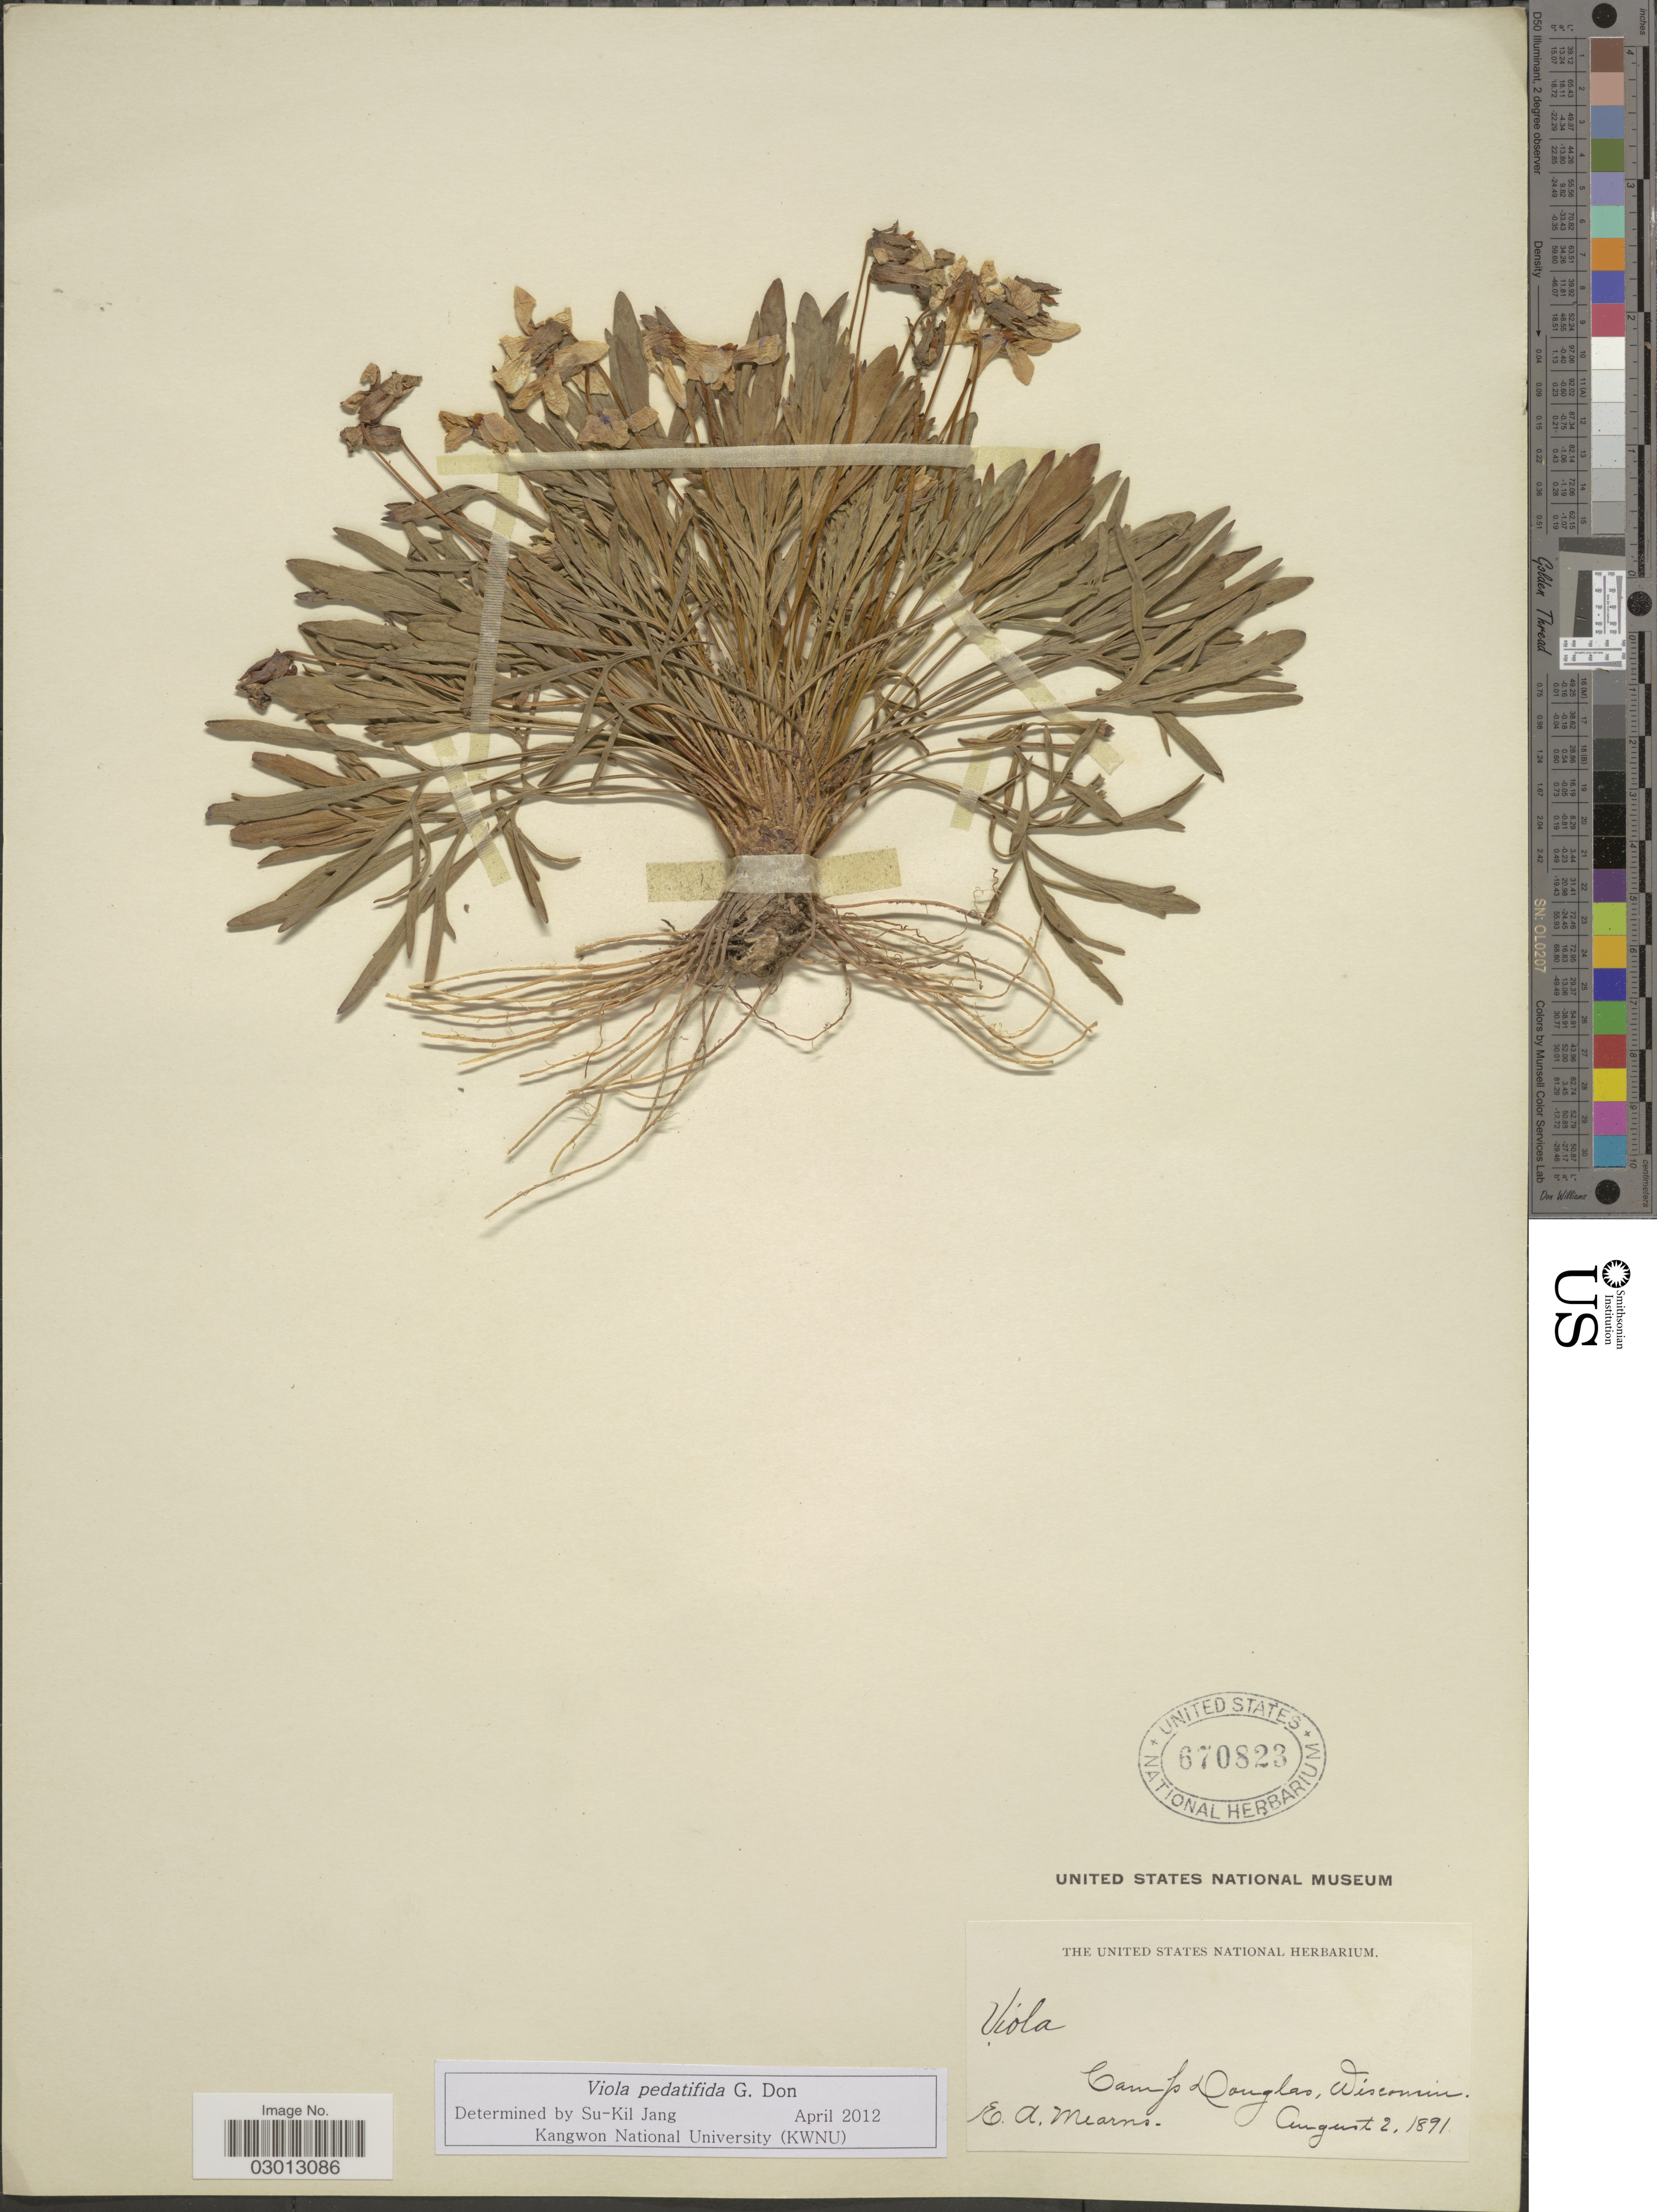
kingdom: Plantae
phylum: Tracheophyta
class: Magnoliopsida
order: Malpighiales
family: Violaceae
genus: Viola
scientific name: Viola pedatifida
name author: G. Don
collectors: E. A. Mearns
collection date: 1891-08-02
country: United States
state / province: Wisconsin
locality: Camp of Douglas.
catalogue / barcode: US 670823